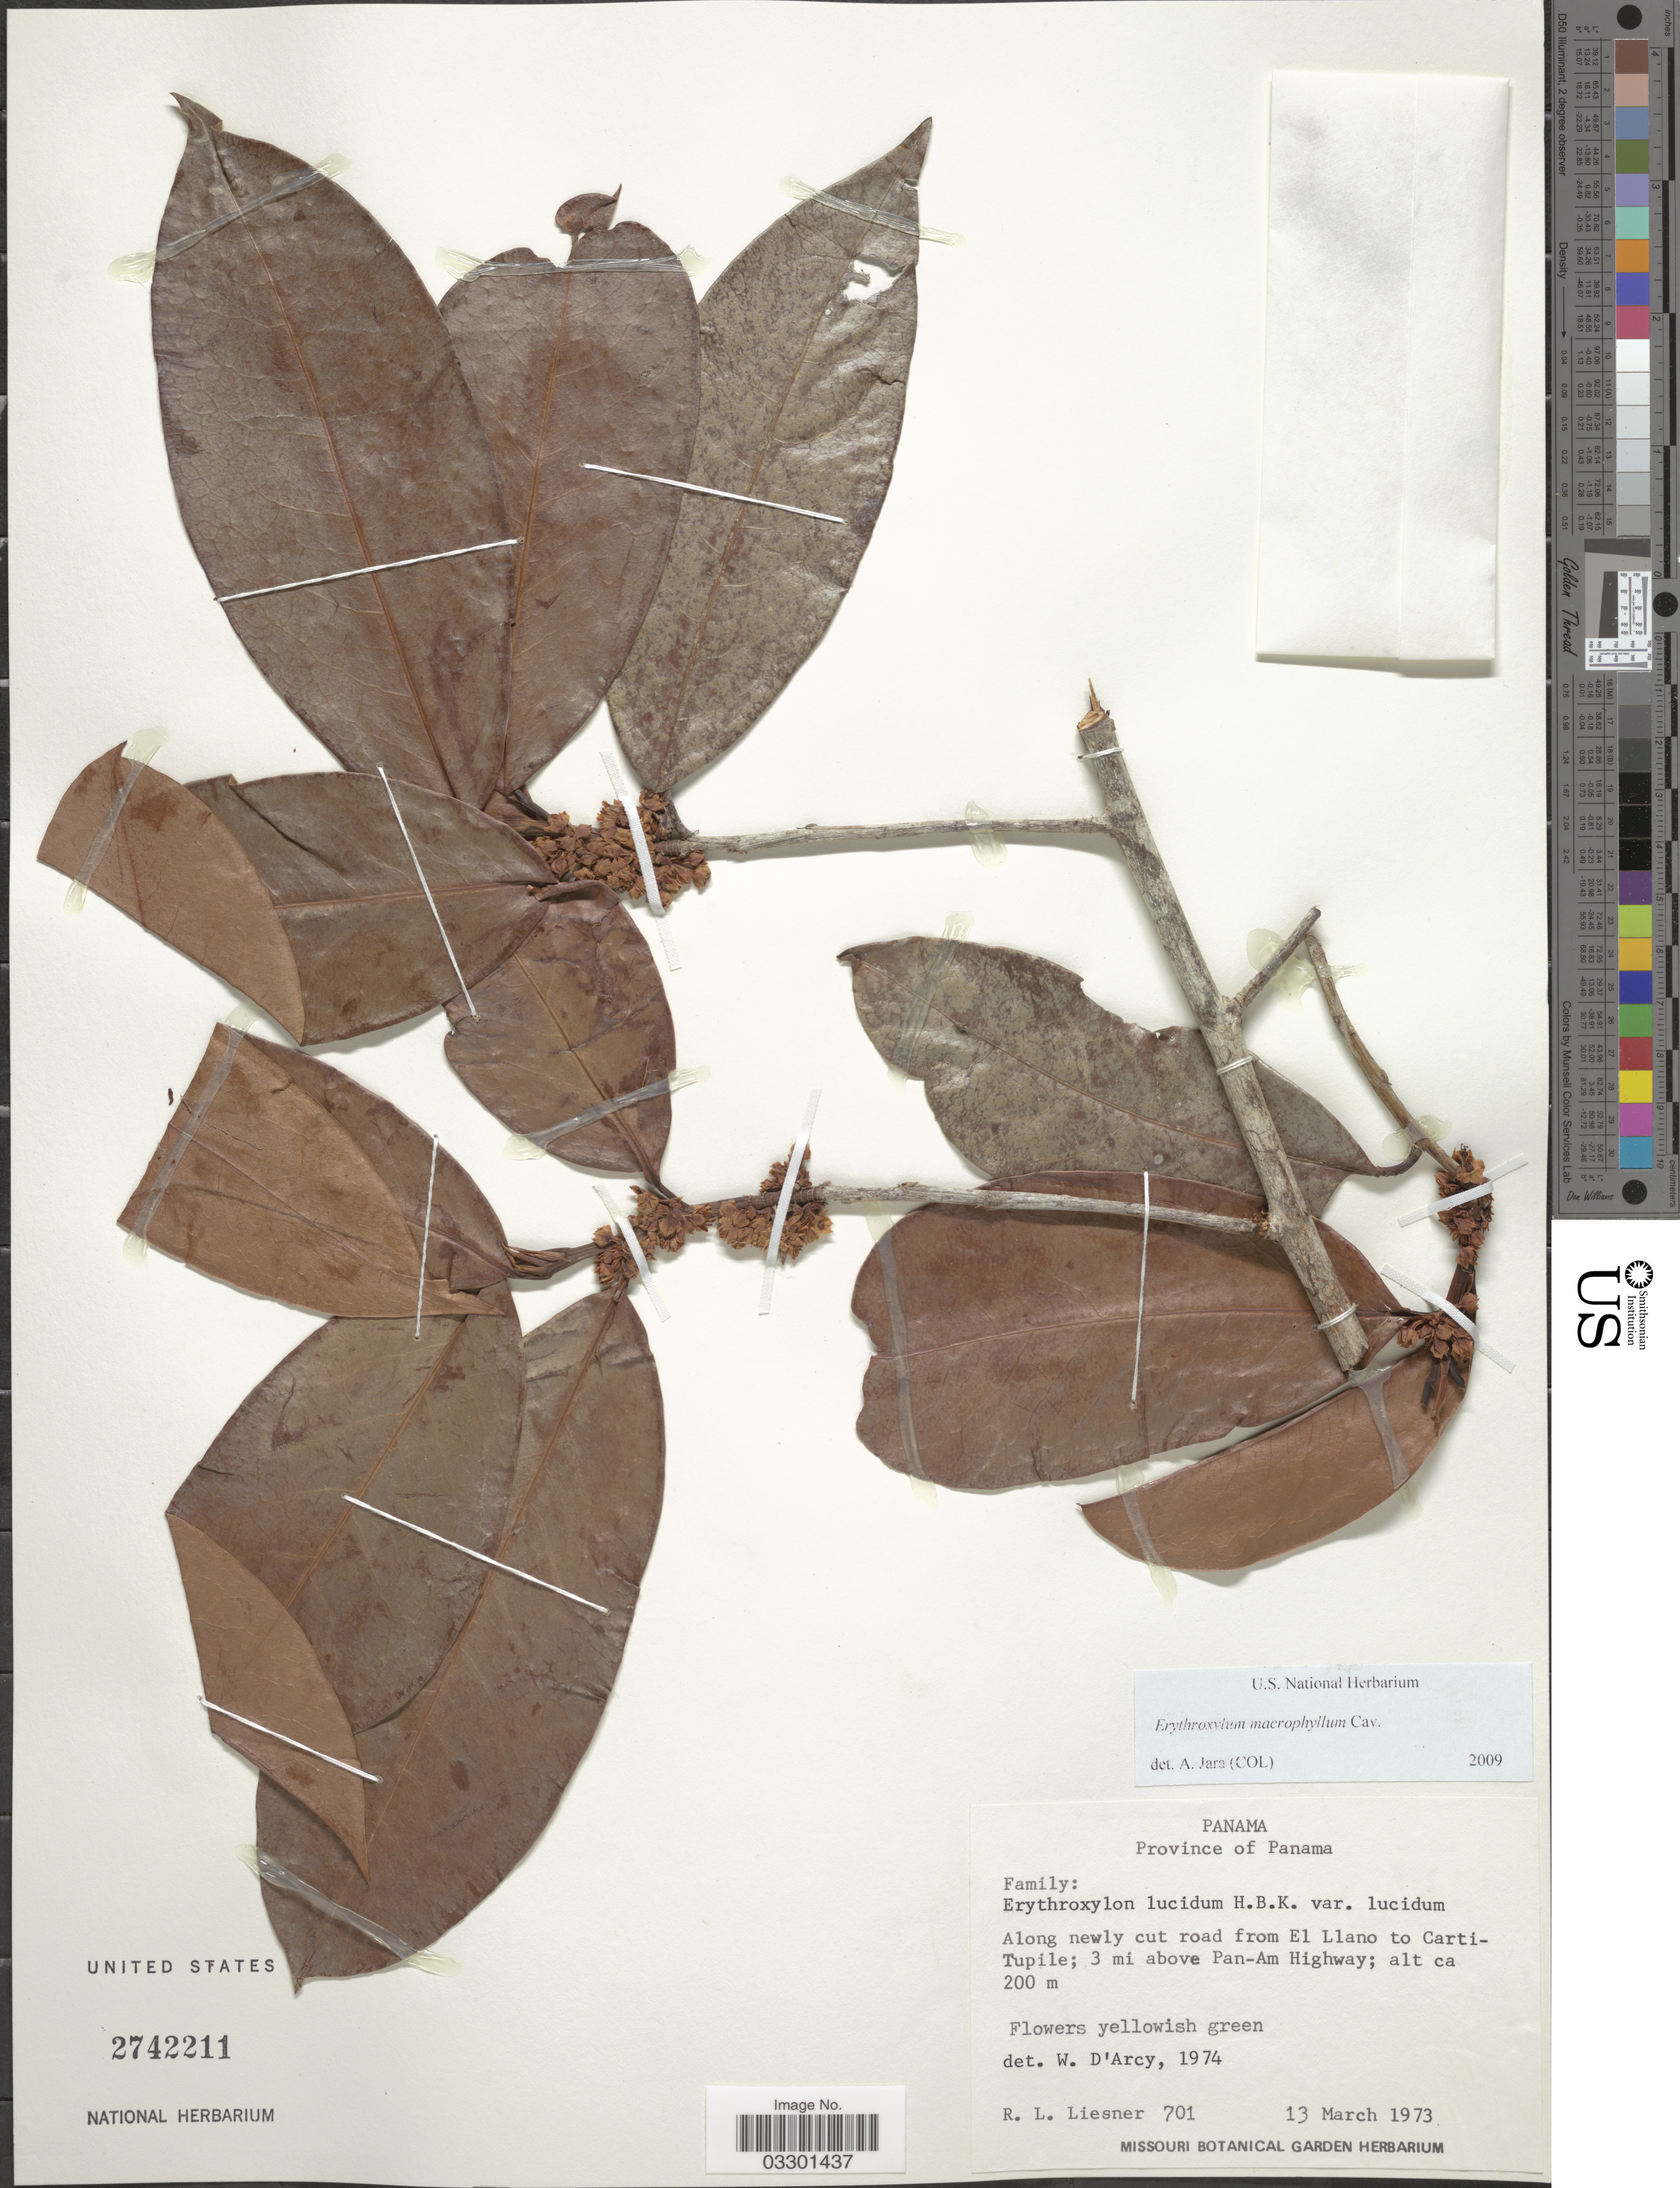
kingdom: Plantae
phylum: Tracheophyta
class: Magnoliopsida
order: Malpighiales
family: Erythroxylaceae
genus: Erythroxylum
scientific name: Erythroxylum macrophyllum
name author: Cav.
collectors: R. L. Liesner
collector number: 701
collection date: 1973-03-13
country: Panama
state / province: Panamá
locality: Along newly cut road from El Llano to Carti-Tupile; 3 mi above Pan-Am Highway.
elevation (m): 200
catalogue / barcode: US 2742211